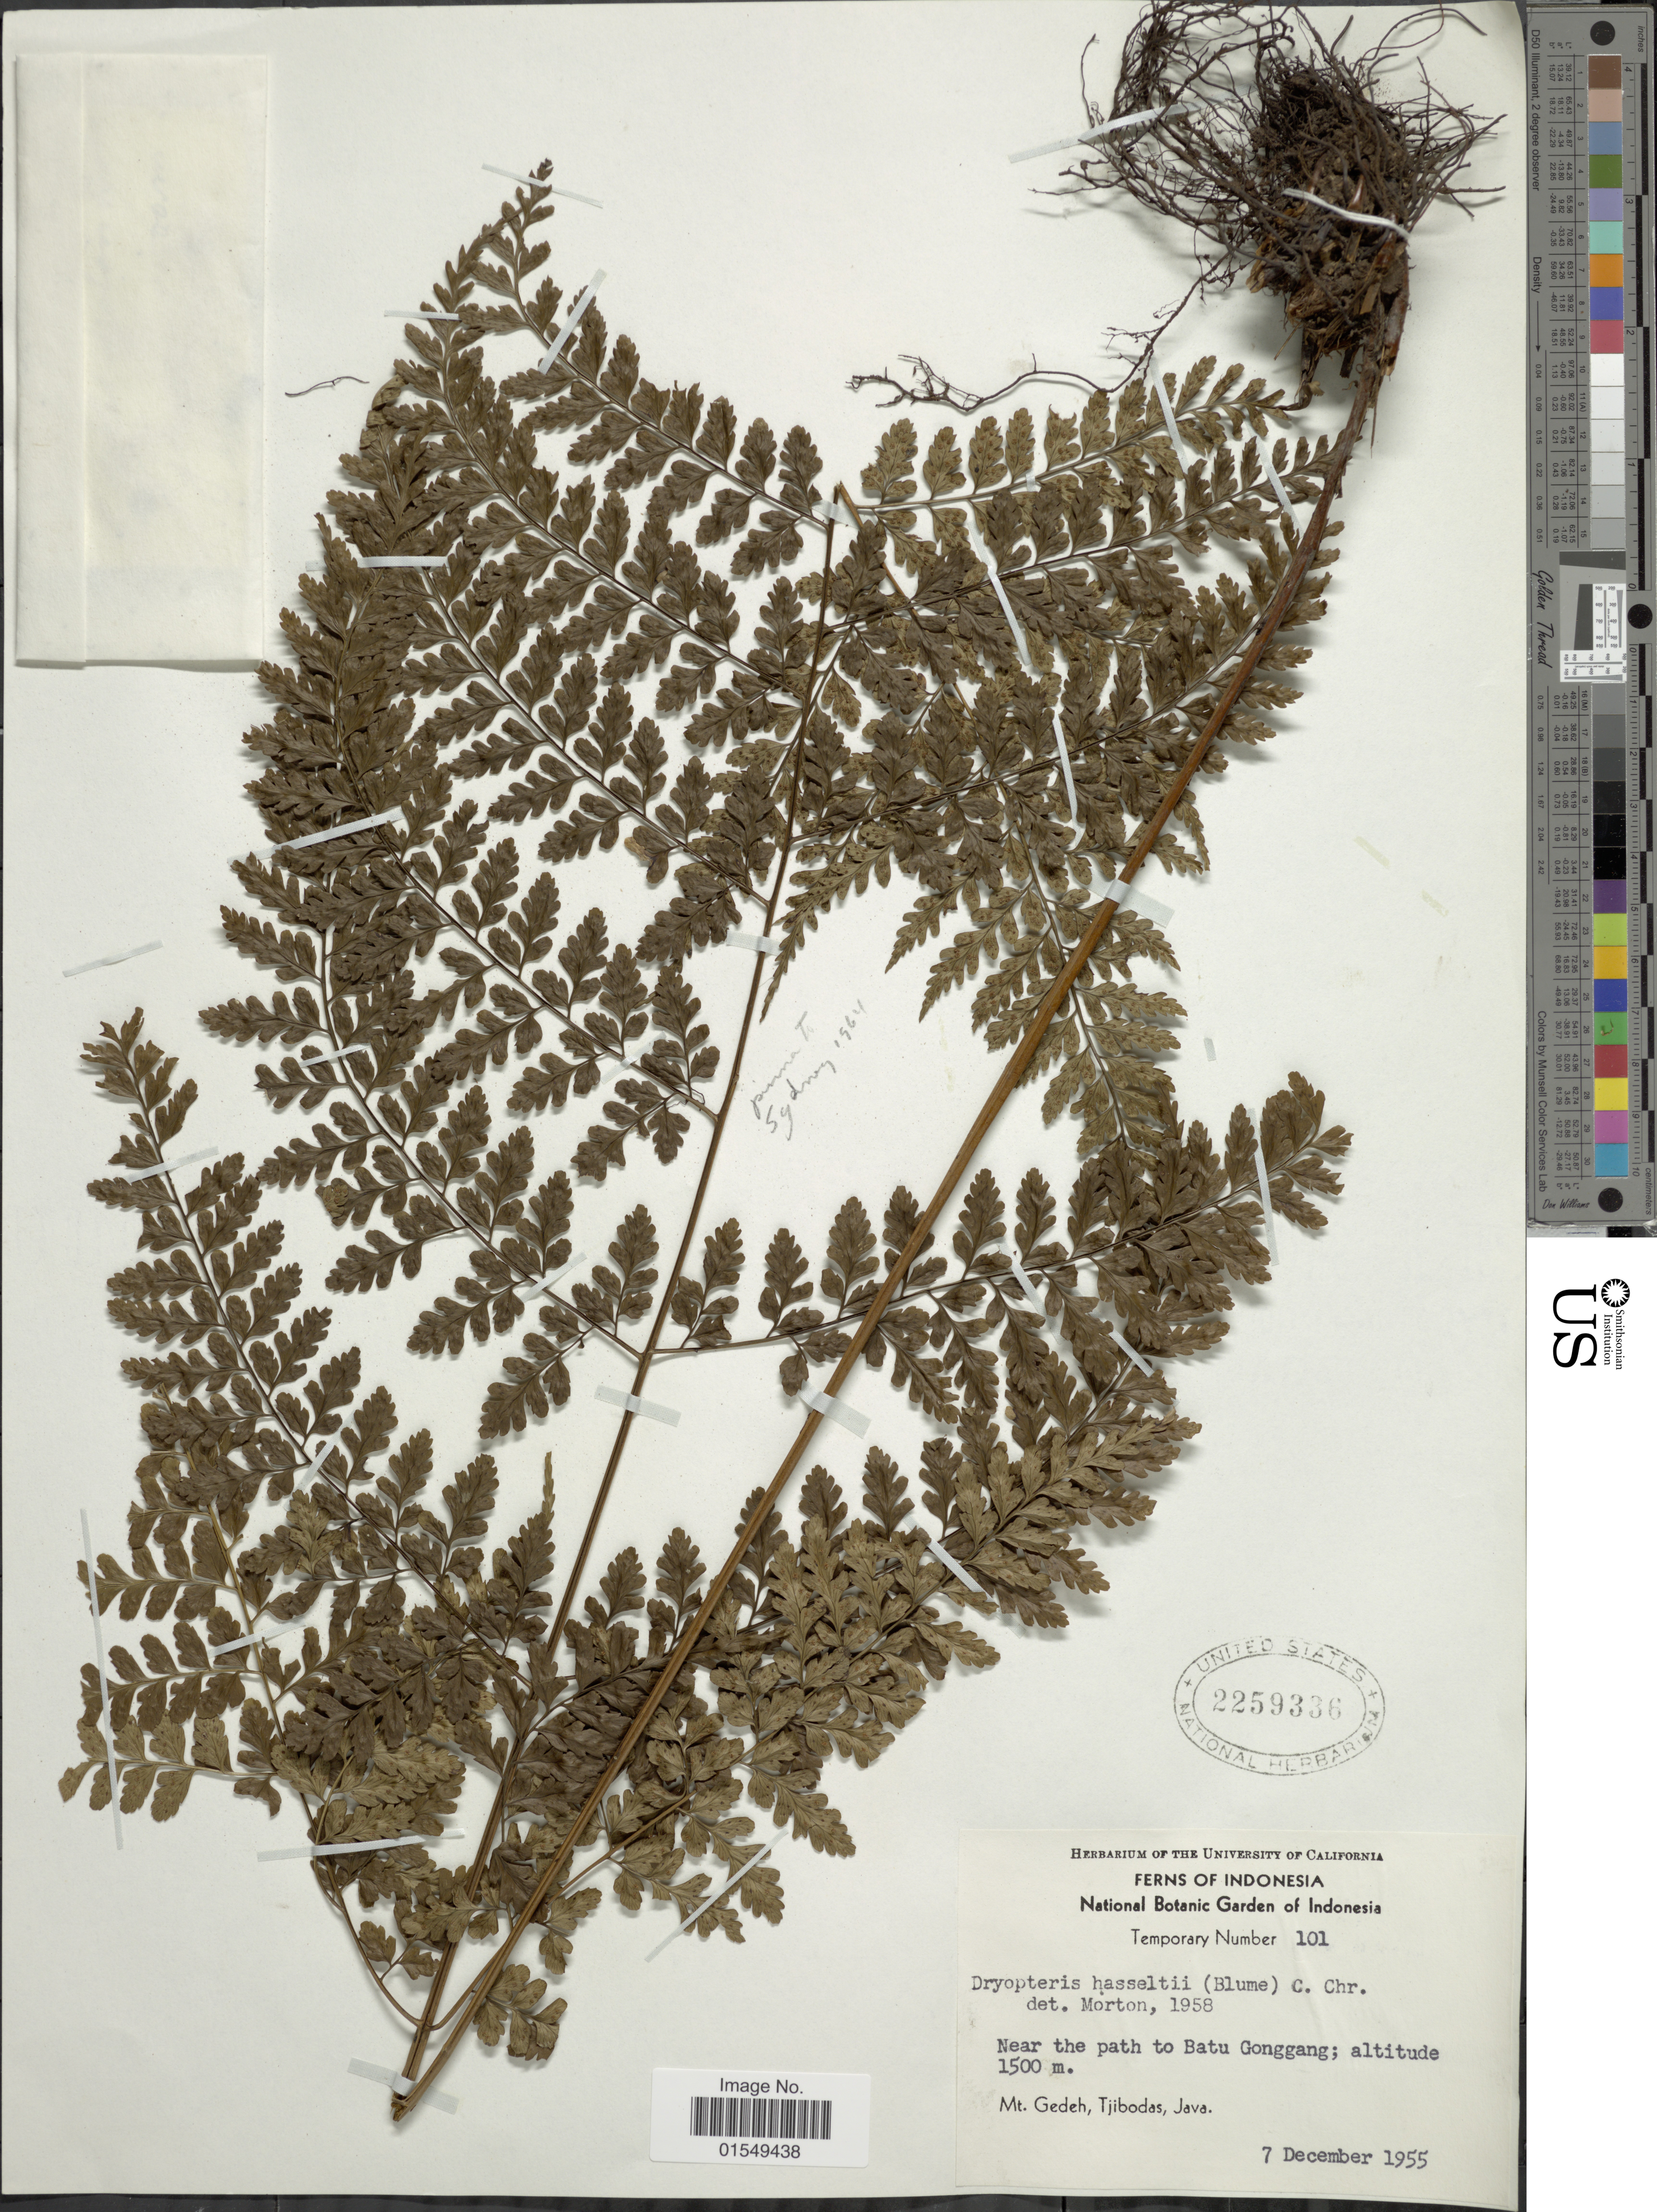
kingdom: Plantae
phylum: Tracheophyta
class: Polypodiopsida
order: Polypodiales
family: Dryopteridaceae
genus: Arachniodes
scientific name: Arachniodes hasseltii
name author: (Blume) Ching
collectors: ex herb. Univ. of California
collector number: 11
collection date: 1955-12-07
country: Indonesia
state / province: Java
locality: Near the path to Batu Gonggang, Mt. Gedeh, Tjibodas, Java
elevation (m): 1500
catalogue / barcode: US 2259336